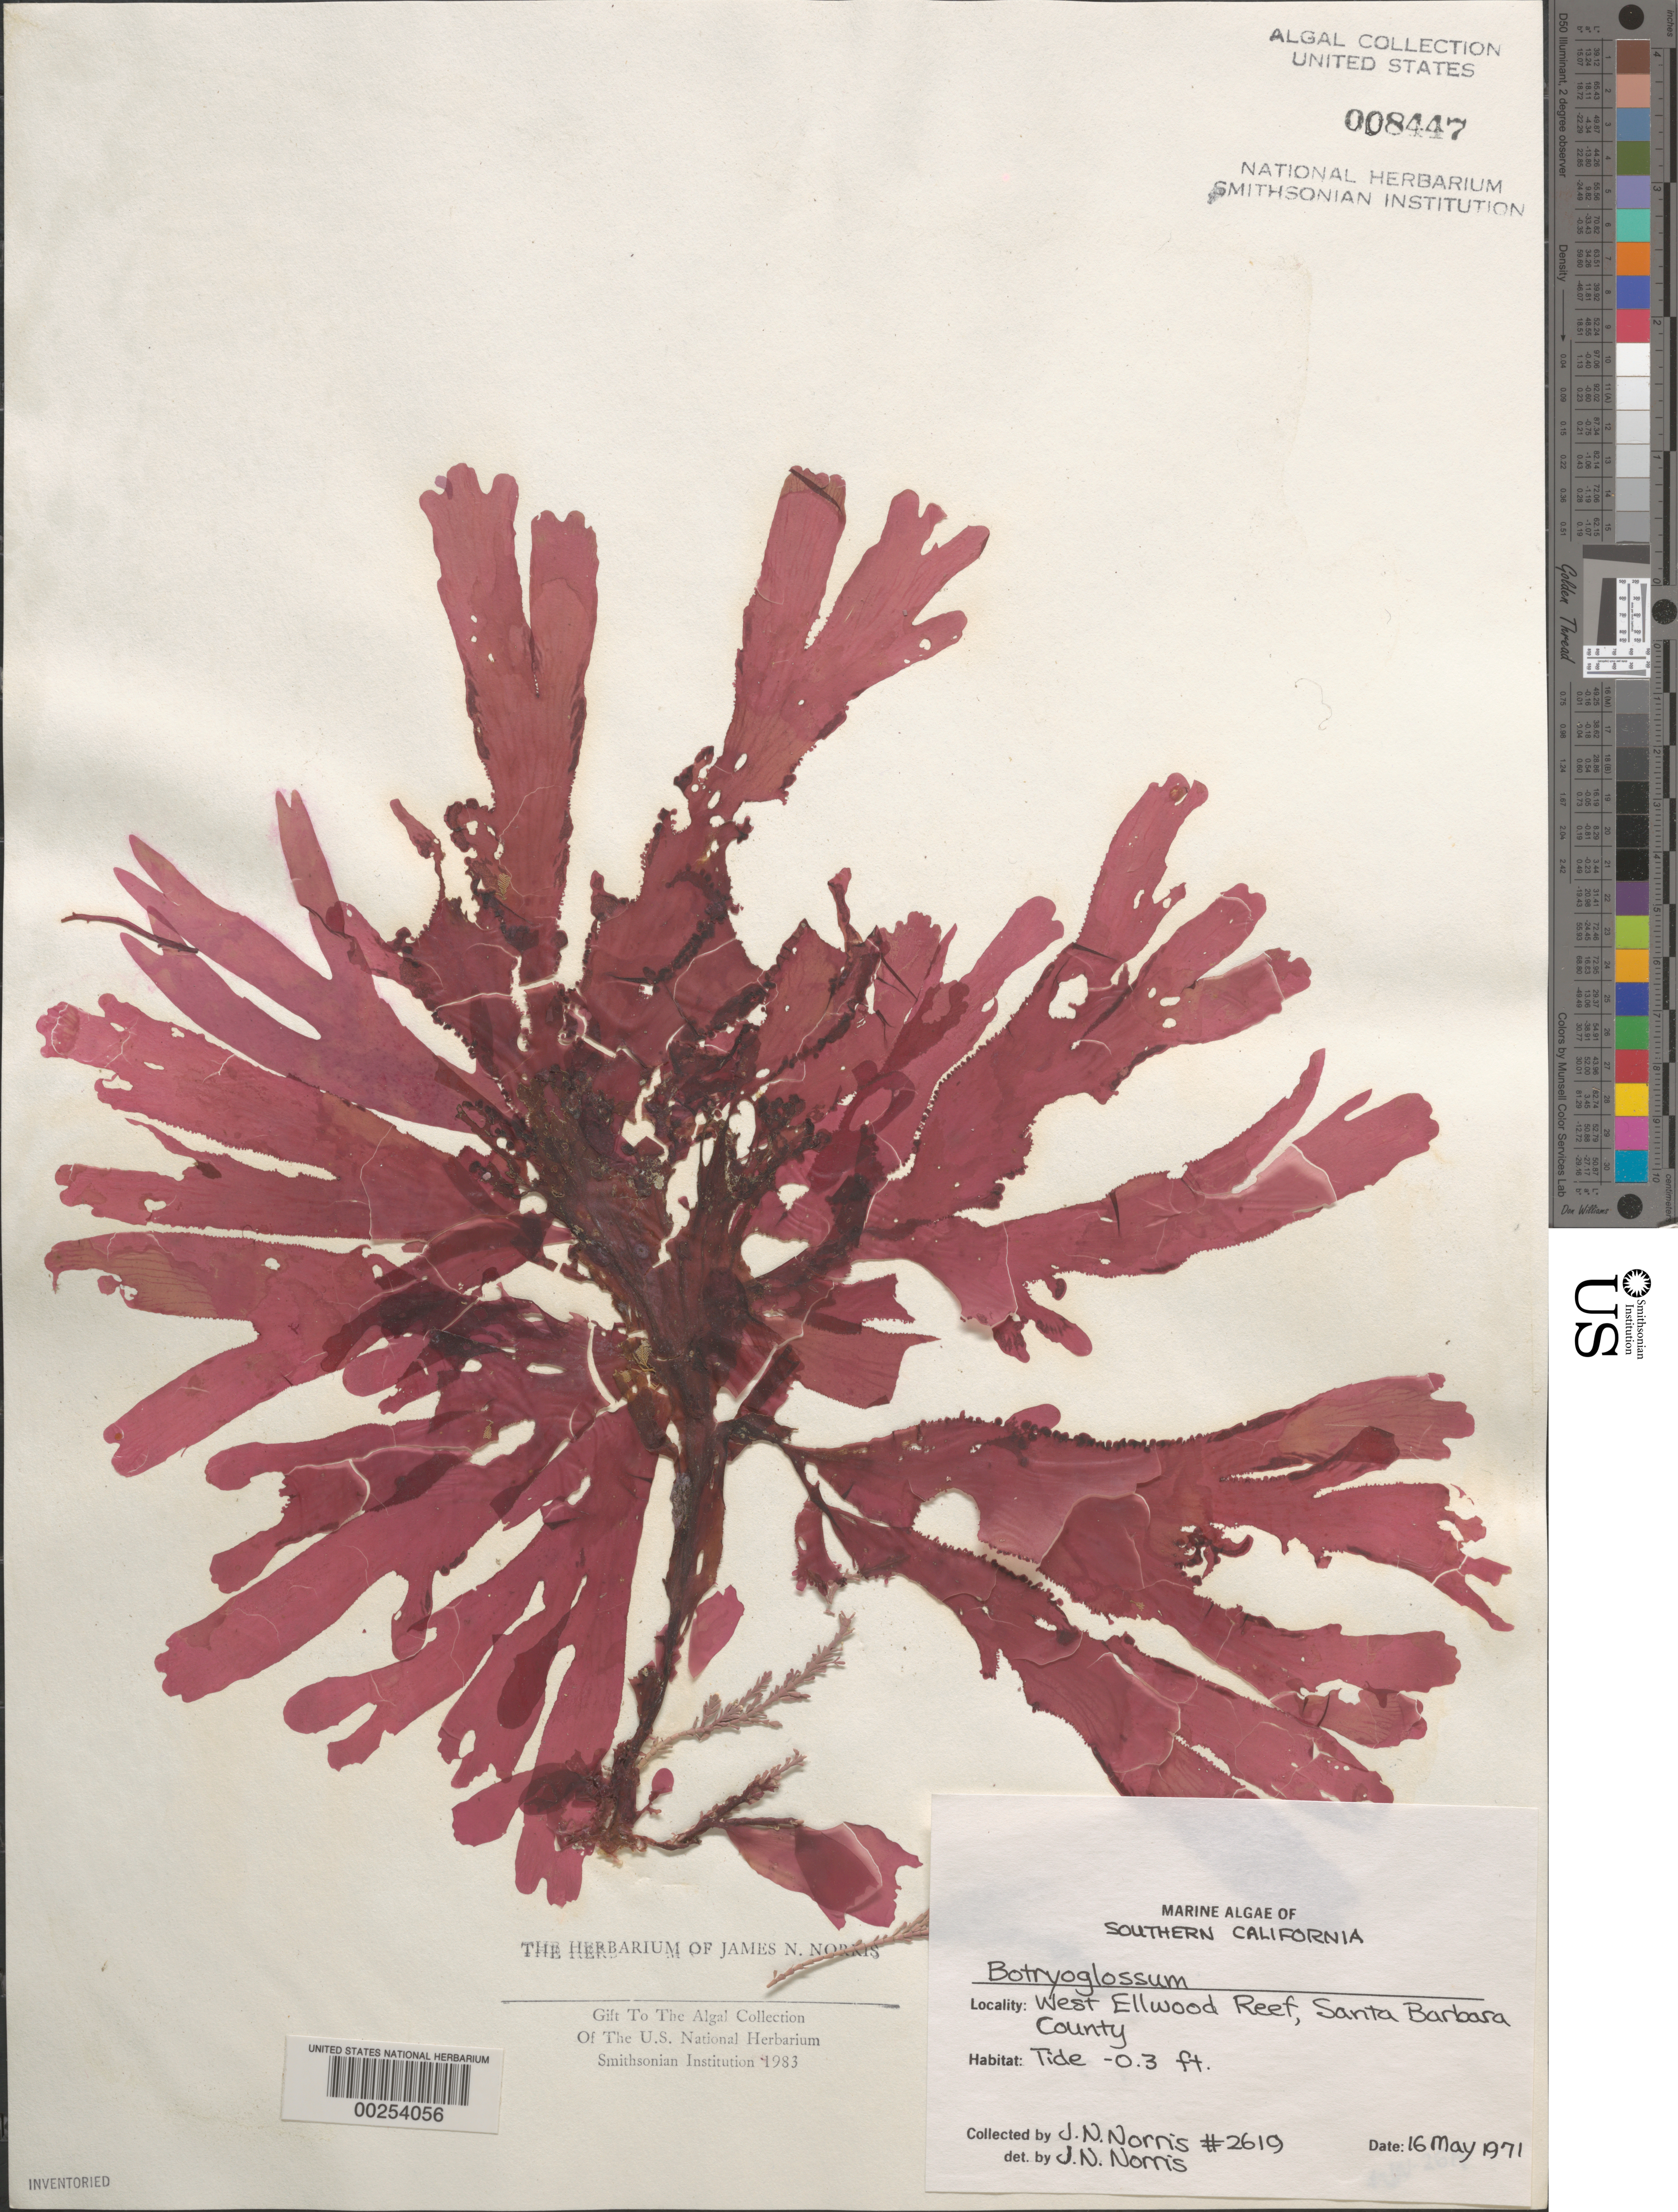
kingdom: Plantae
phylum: Rhodophyta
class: Florideophyceae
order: Ceramiales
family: Delesseriaceae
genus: Botryoglossum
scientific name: Botryoglossum sp.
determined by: Norris, James N.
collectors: J. N. Norris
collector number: JN-2619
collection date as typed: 16 May 1971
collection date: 1971-05-16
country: United States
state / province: California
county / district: Santa Barbara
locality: West Ellwood Reef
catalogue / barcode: US 8447